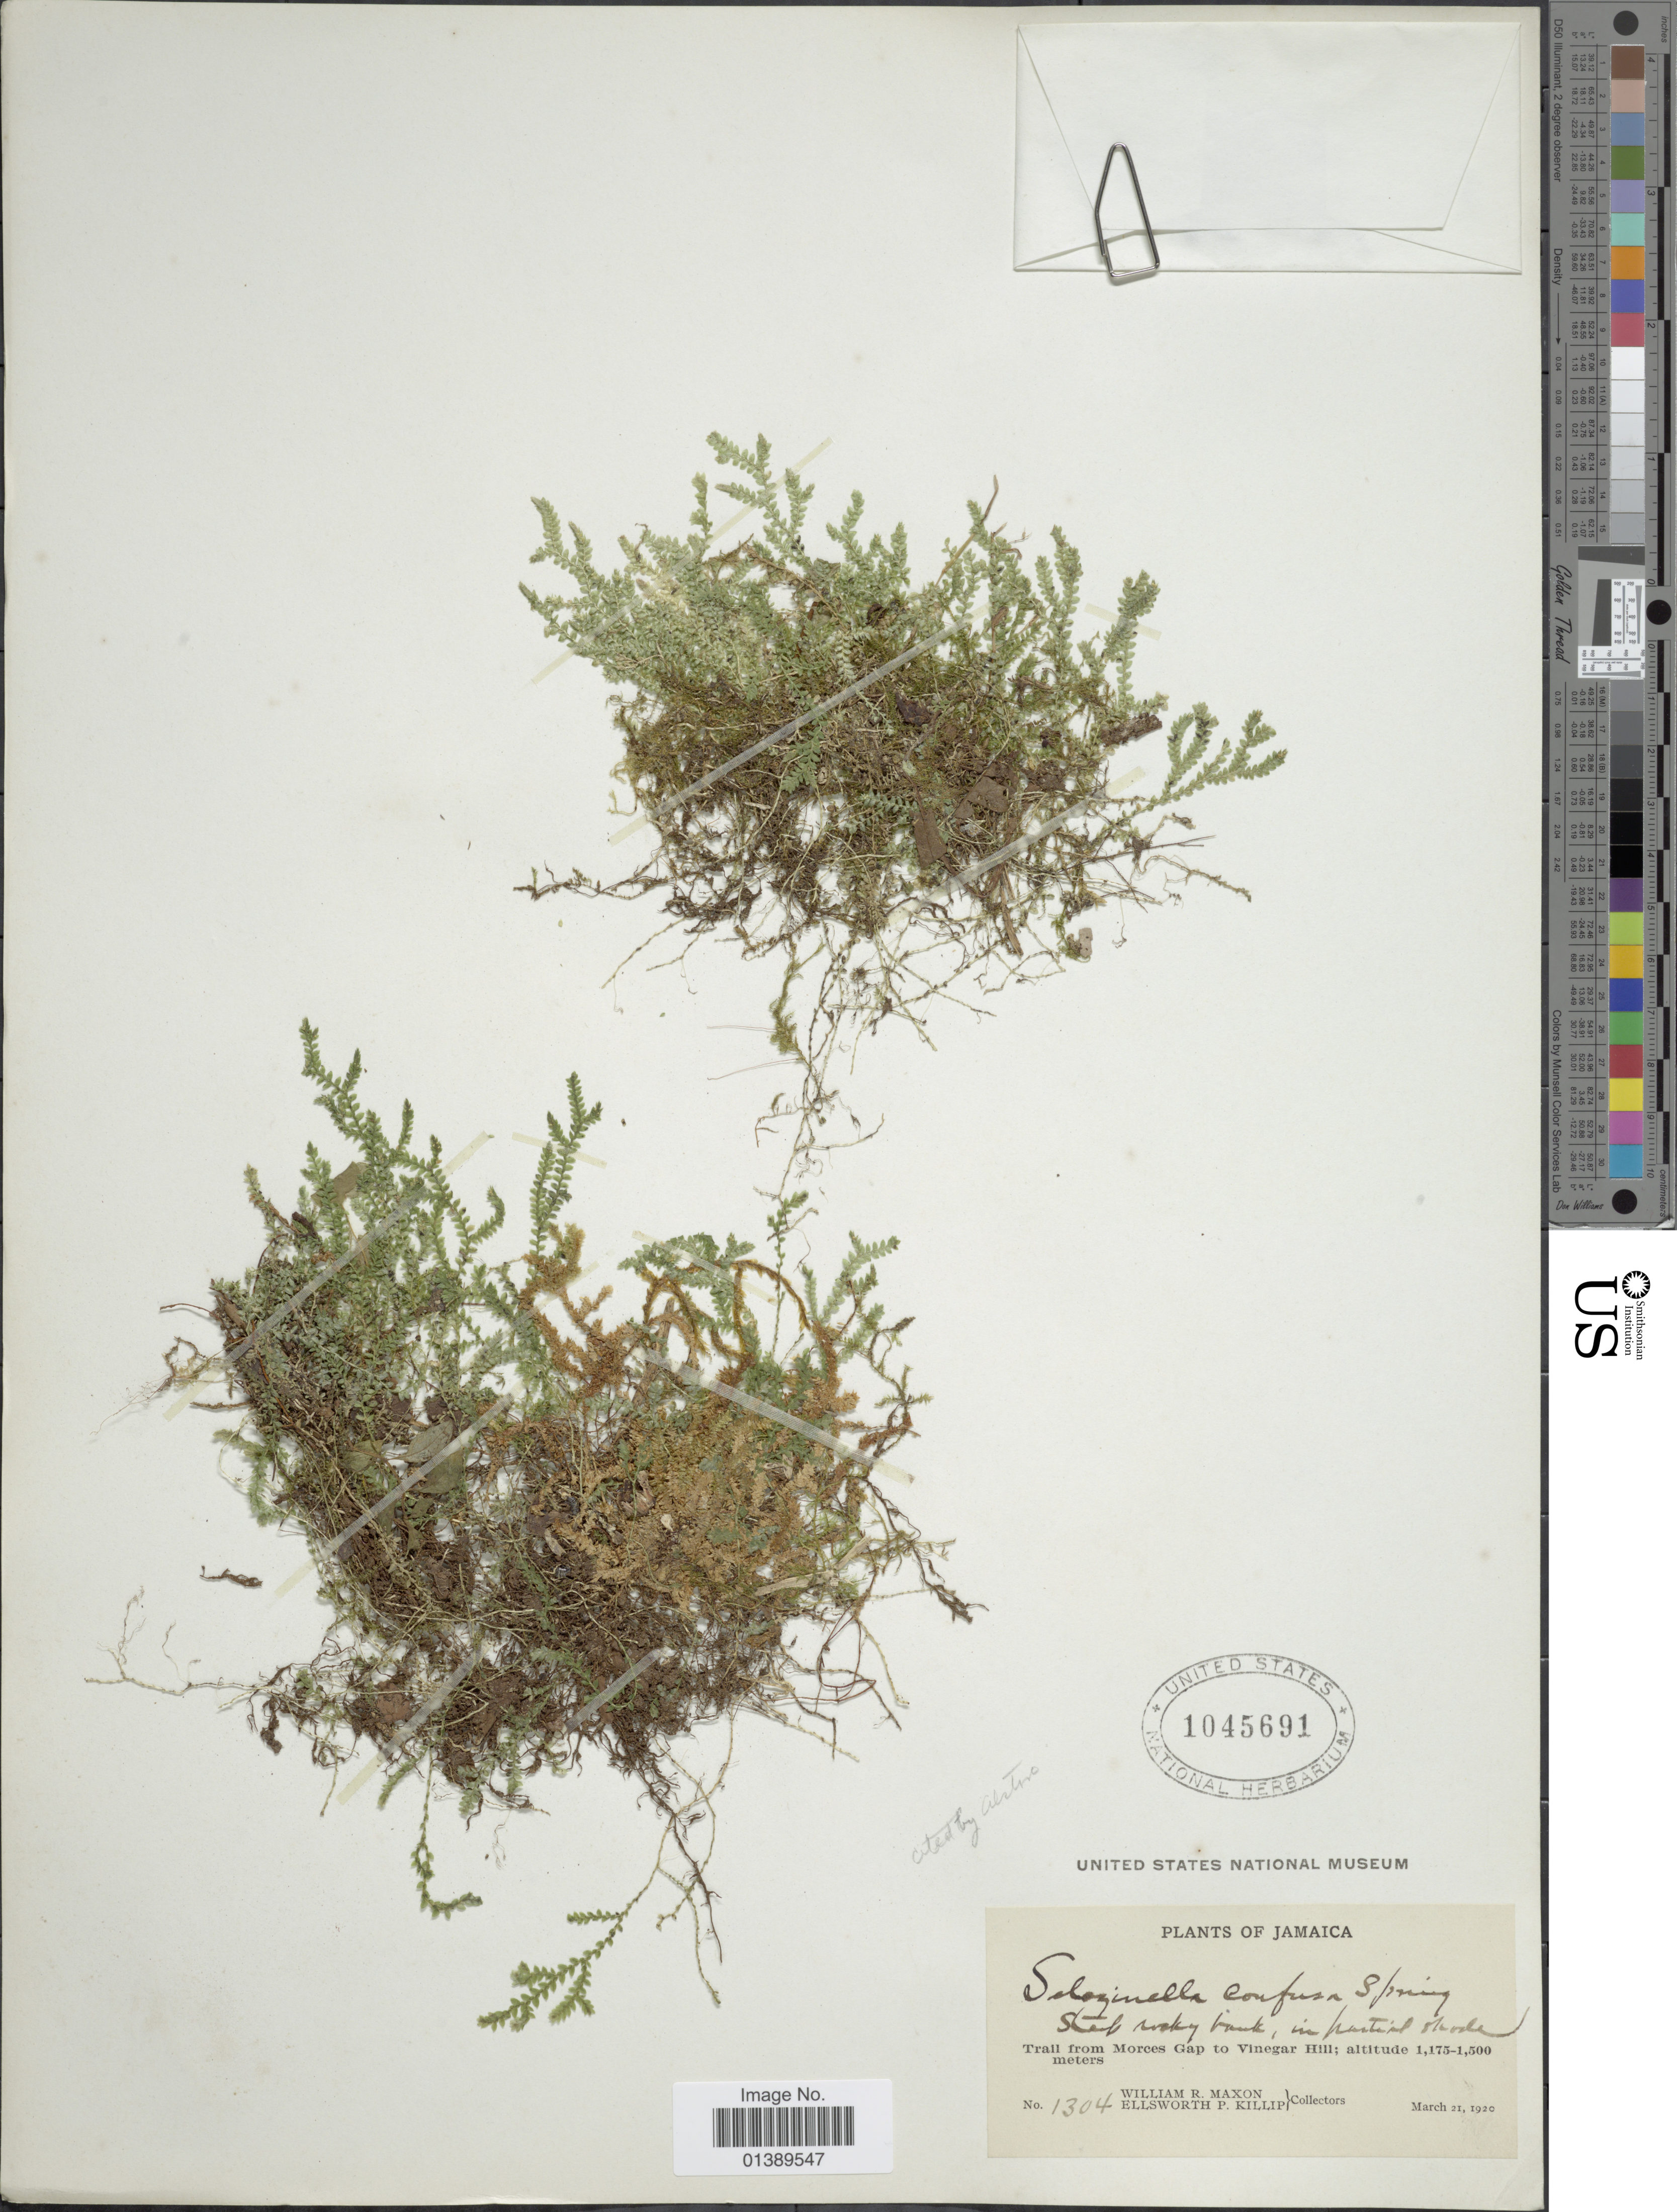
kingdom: Plantae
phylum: Tracheophyta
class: Lycopodiopsida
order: Selaginellales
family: Selaginellaceae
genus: Selaginella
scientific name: Selaginella confusa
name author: Spring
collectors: W. R. Maxon & E. P. Killip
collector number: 1304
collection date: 1920-03-21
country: Jamaica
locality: Trail from Morces Gap to Vinegar Hill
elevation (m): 1175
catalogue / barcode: US 1045691